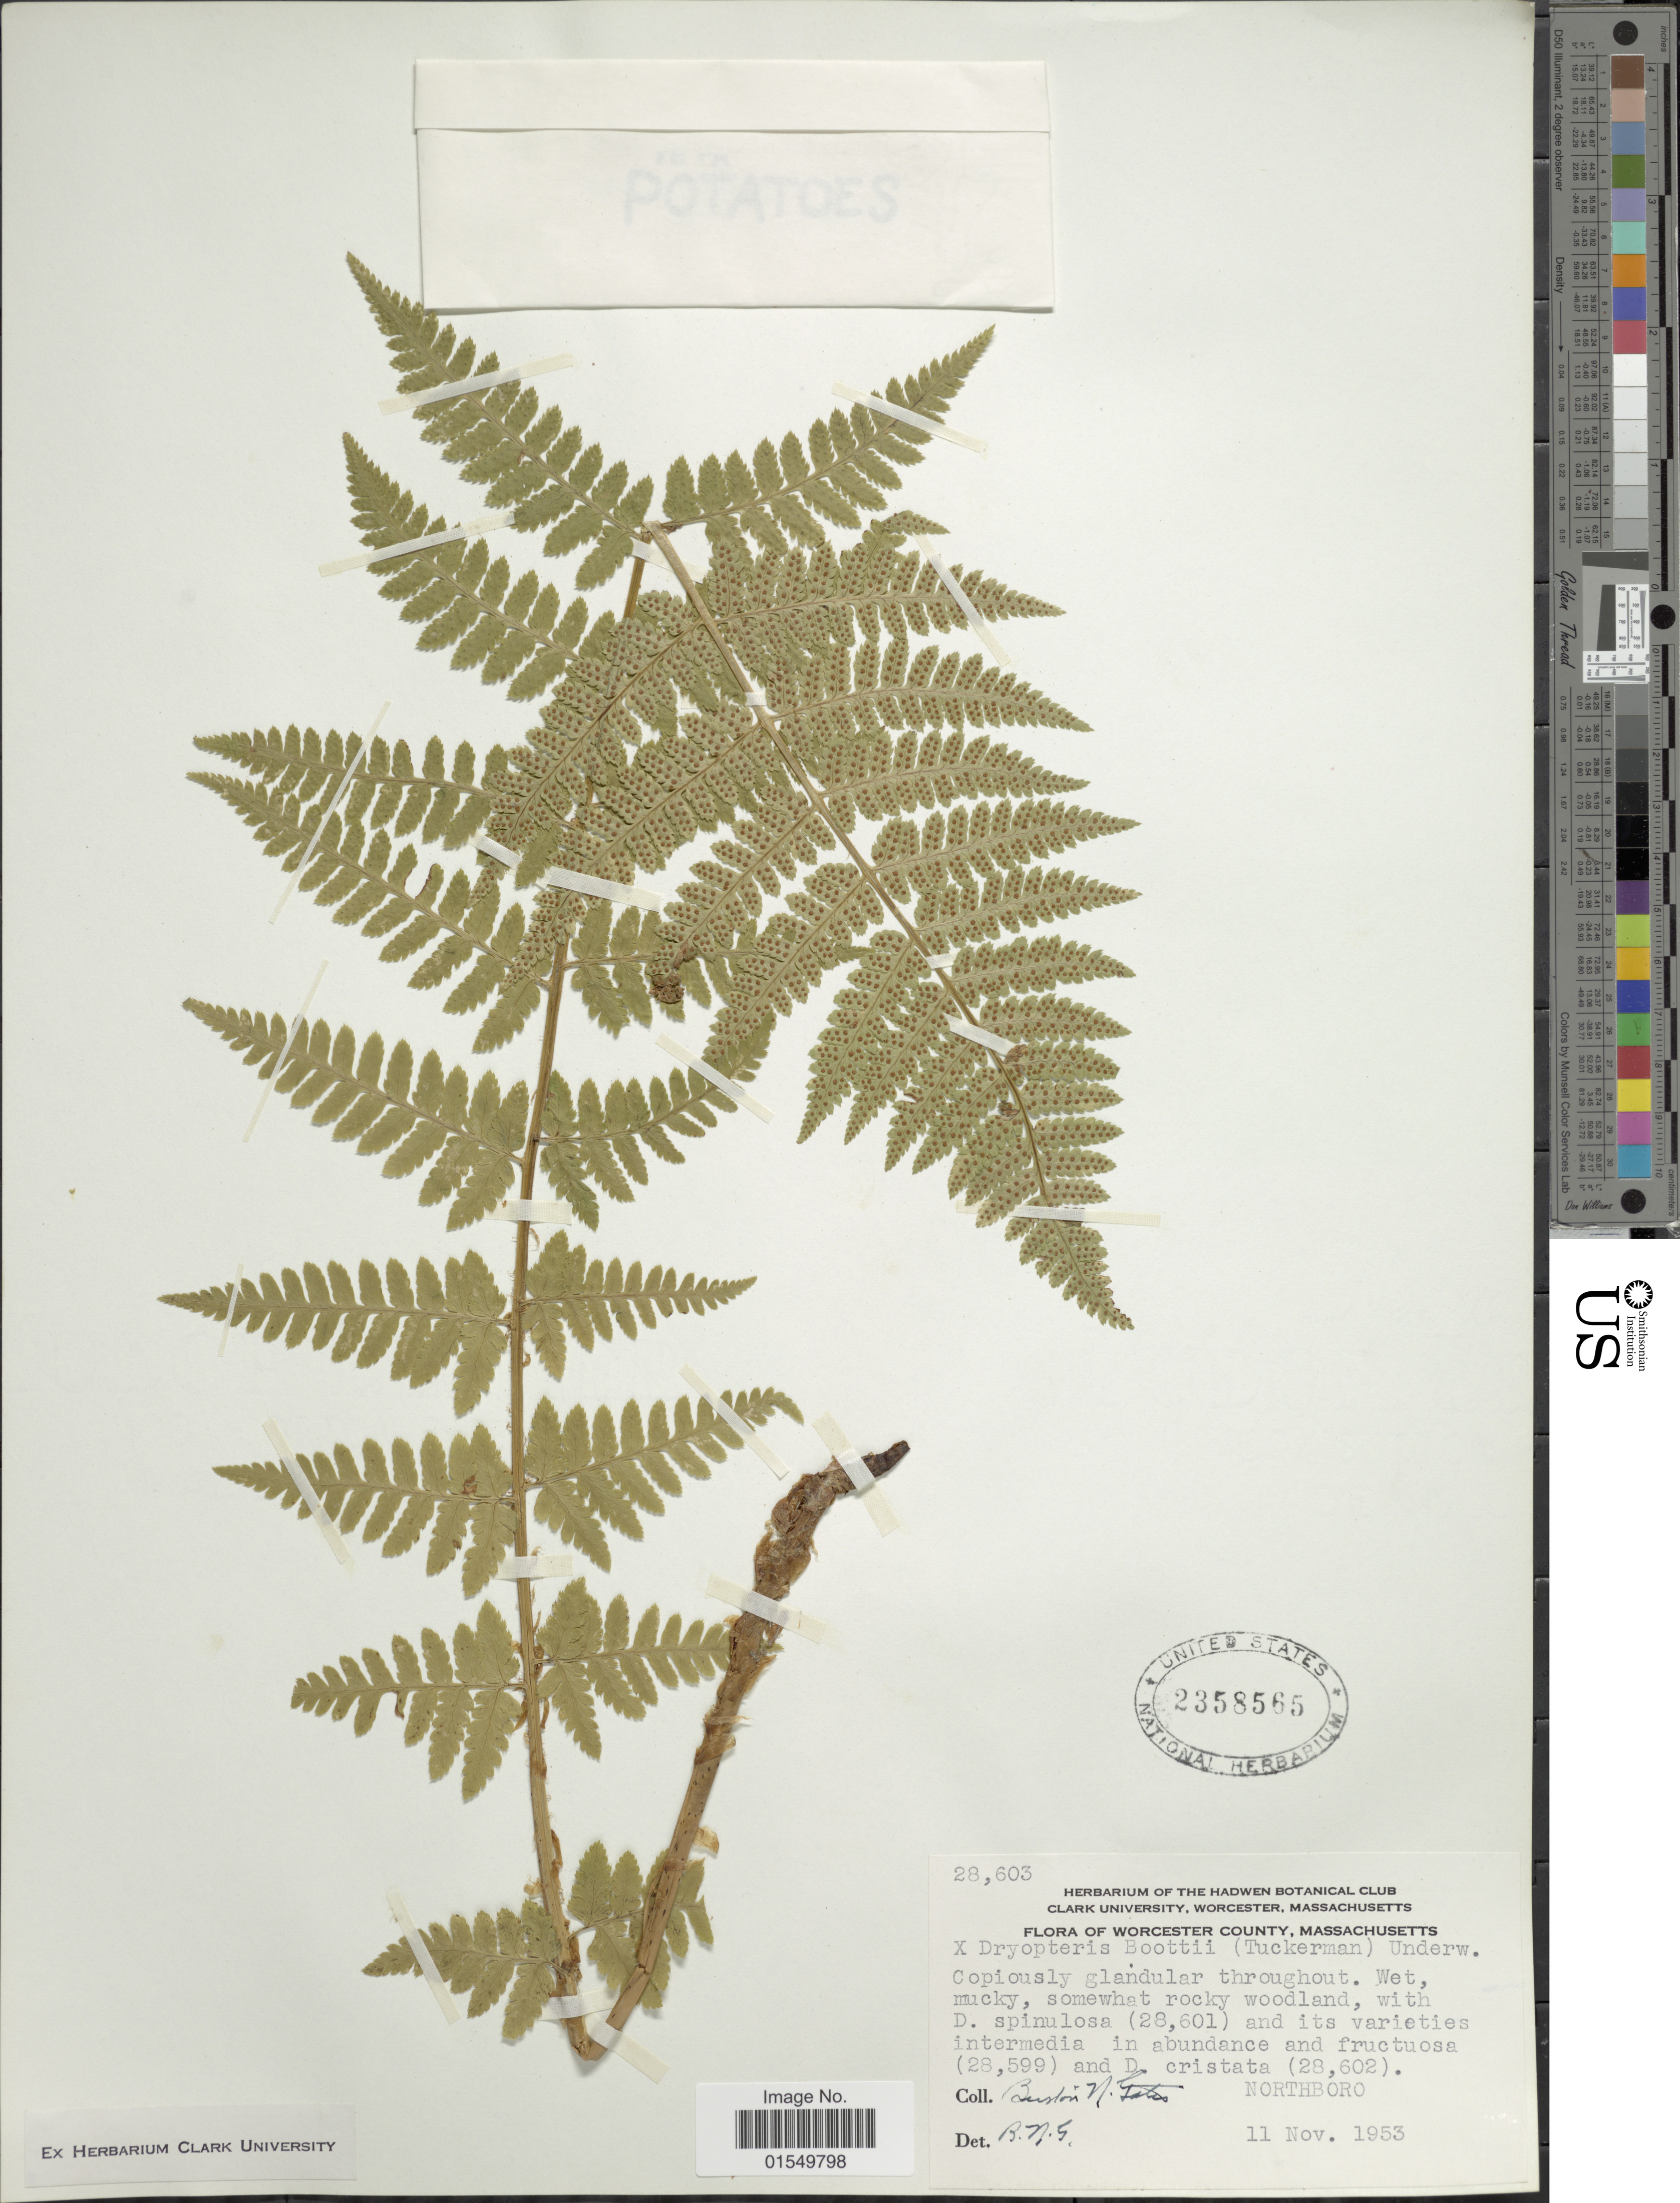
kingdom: Plantae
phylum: Tracheophyta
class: Polypodiopsida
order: Polypodiales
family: Dryopteridaceae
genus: Dryopteris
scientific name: Dryopteris x boottii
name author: Underw.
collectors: B. N. Gates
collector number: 28603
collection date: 1953-11-11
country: United States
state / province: Massachusetts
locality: Worcester County, Masschusetts, NorthBoro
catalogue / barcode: US 2358565